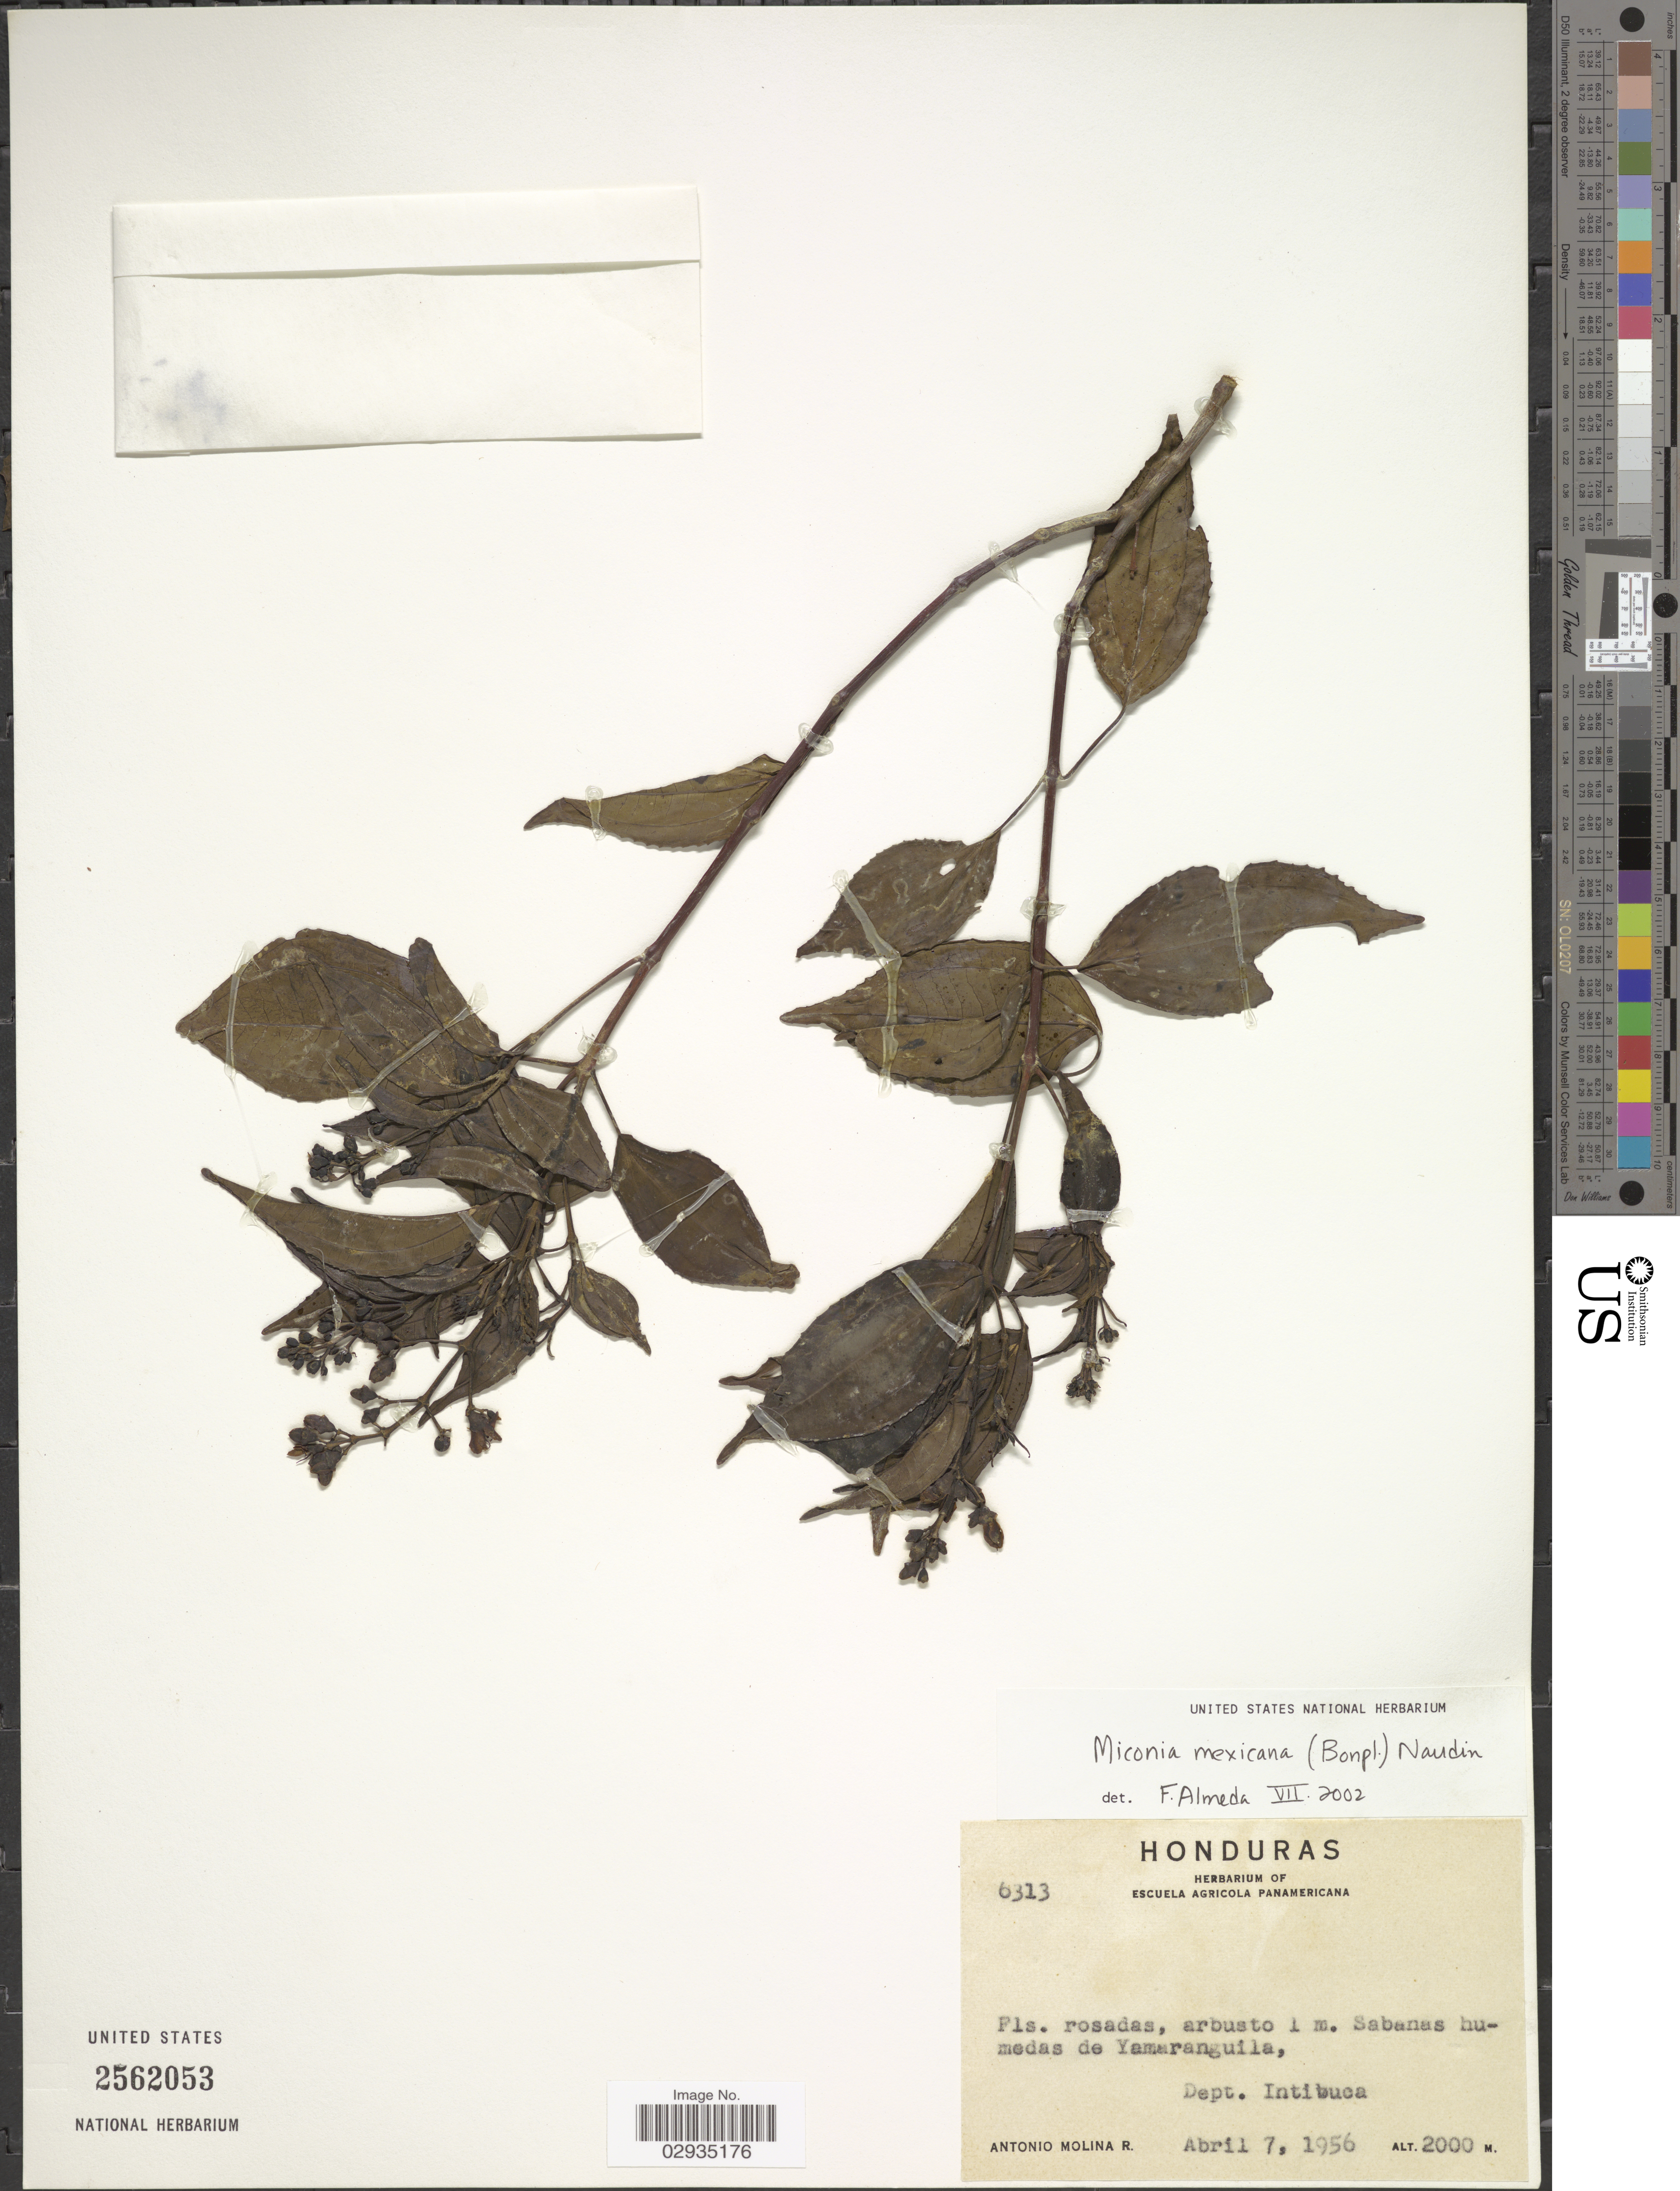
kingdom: Plantae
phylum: Tracheophyta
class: Magnoliopsida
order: Myrtales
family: Melastomataceae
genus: Miconia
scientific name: Miconia mexicana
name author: (Bonpl.) Naudin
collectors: A. Molina R.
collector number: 6313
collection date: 1956-04-07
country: Honduras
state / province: Intibuca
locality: Sabanas humedas de Yamaranguila, Dept. Intibuca.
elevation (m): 2000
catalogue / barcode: US 2562053